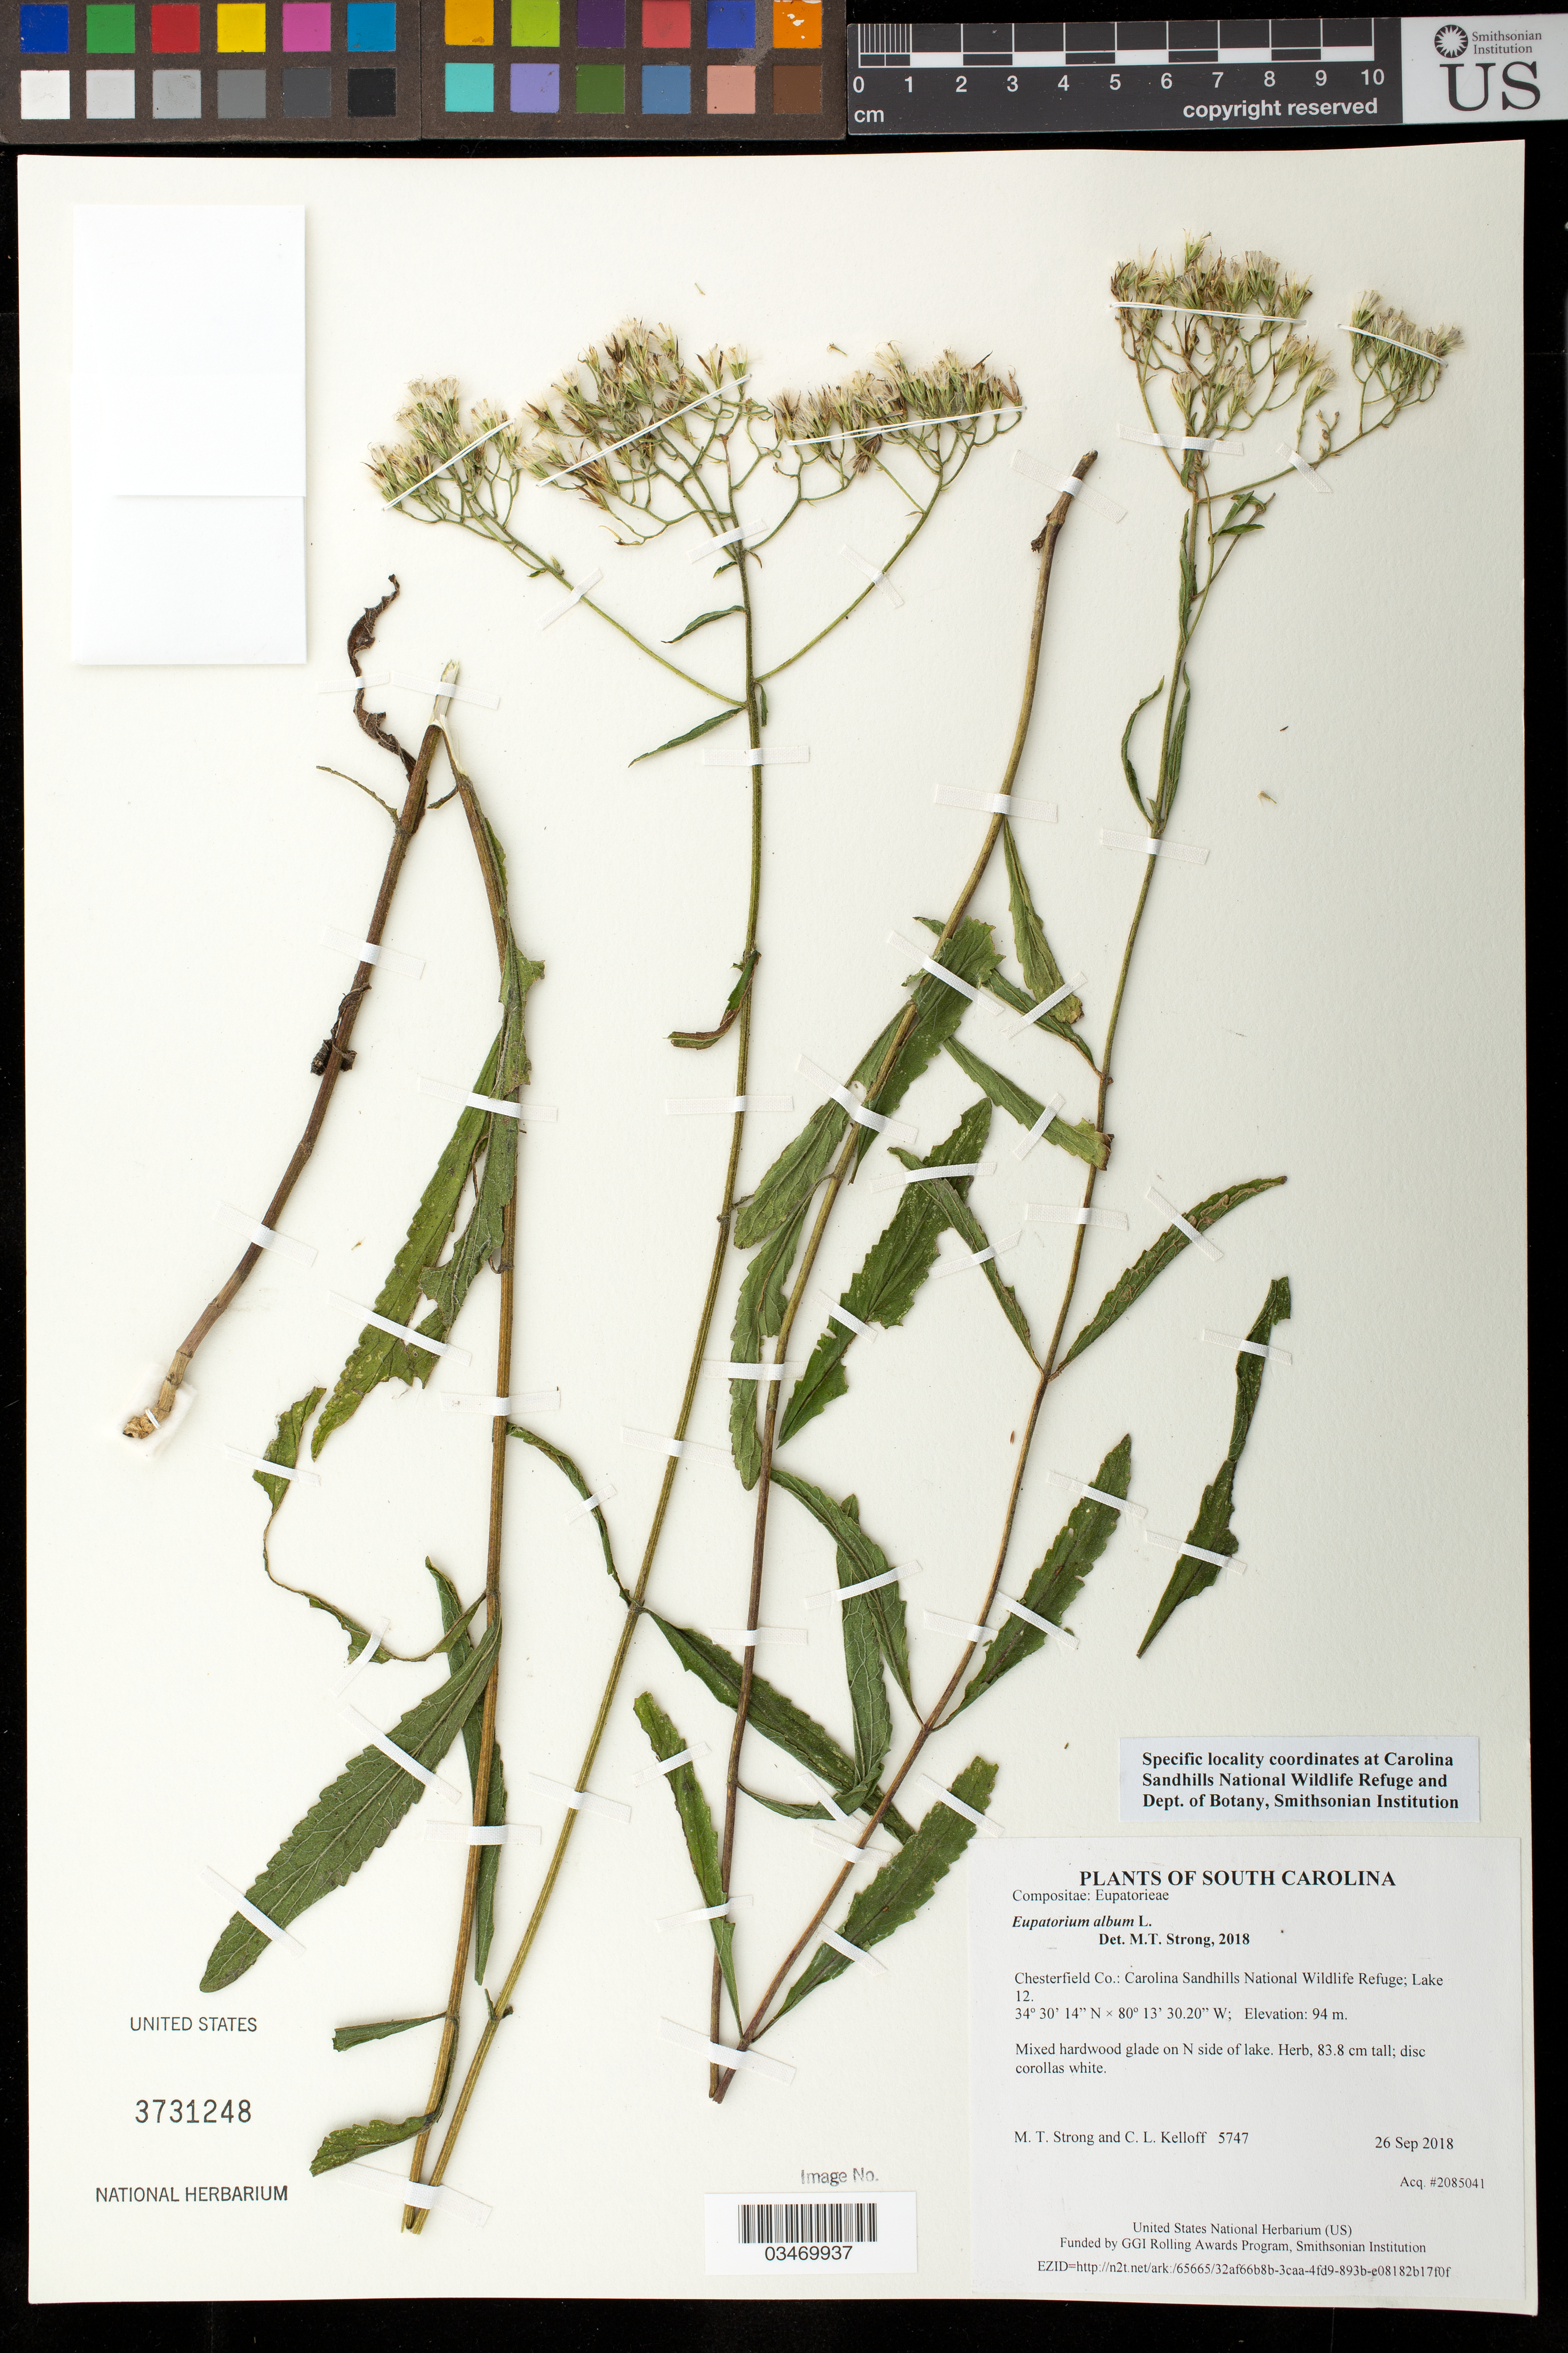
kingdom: Plantae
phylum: Tracheophyta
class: Magnoliopsida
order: Asterales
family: Asteraceae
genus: Eupatorium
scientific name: Eupatorium album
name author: L.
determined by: Strong, M. T., (US), Smithsonian Institution - National Museum of Natural History (UNITED STATES)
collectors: M. T. Strong & C. L. Kelloff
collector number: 5747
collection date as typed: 26 Sep 2018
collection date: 2018-09-26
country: United States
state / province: South Carolina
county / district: Chesterfield Co.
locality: Carolina Sandhills National Wildlife Refuge; Lake 12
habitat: Mixed hardwood glade on N side of lake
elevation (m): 94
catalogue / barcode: US 3731248